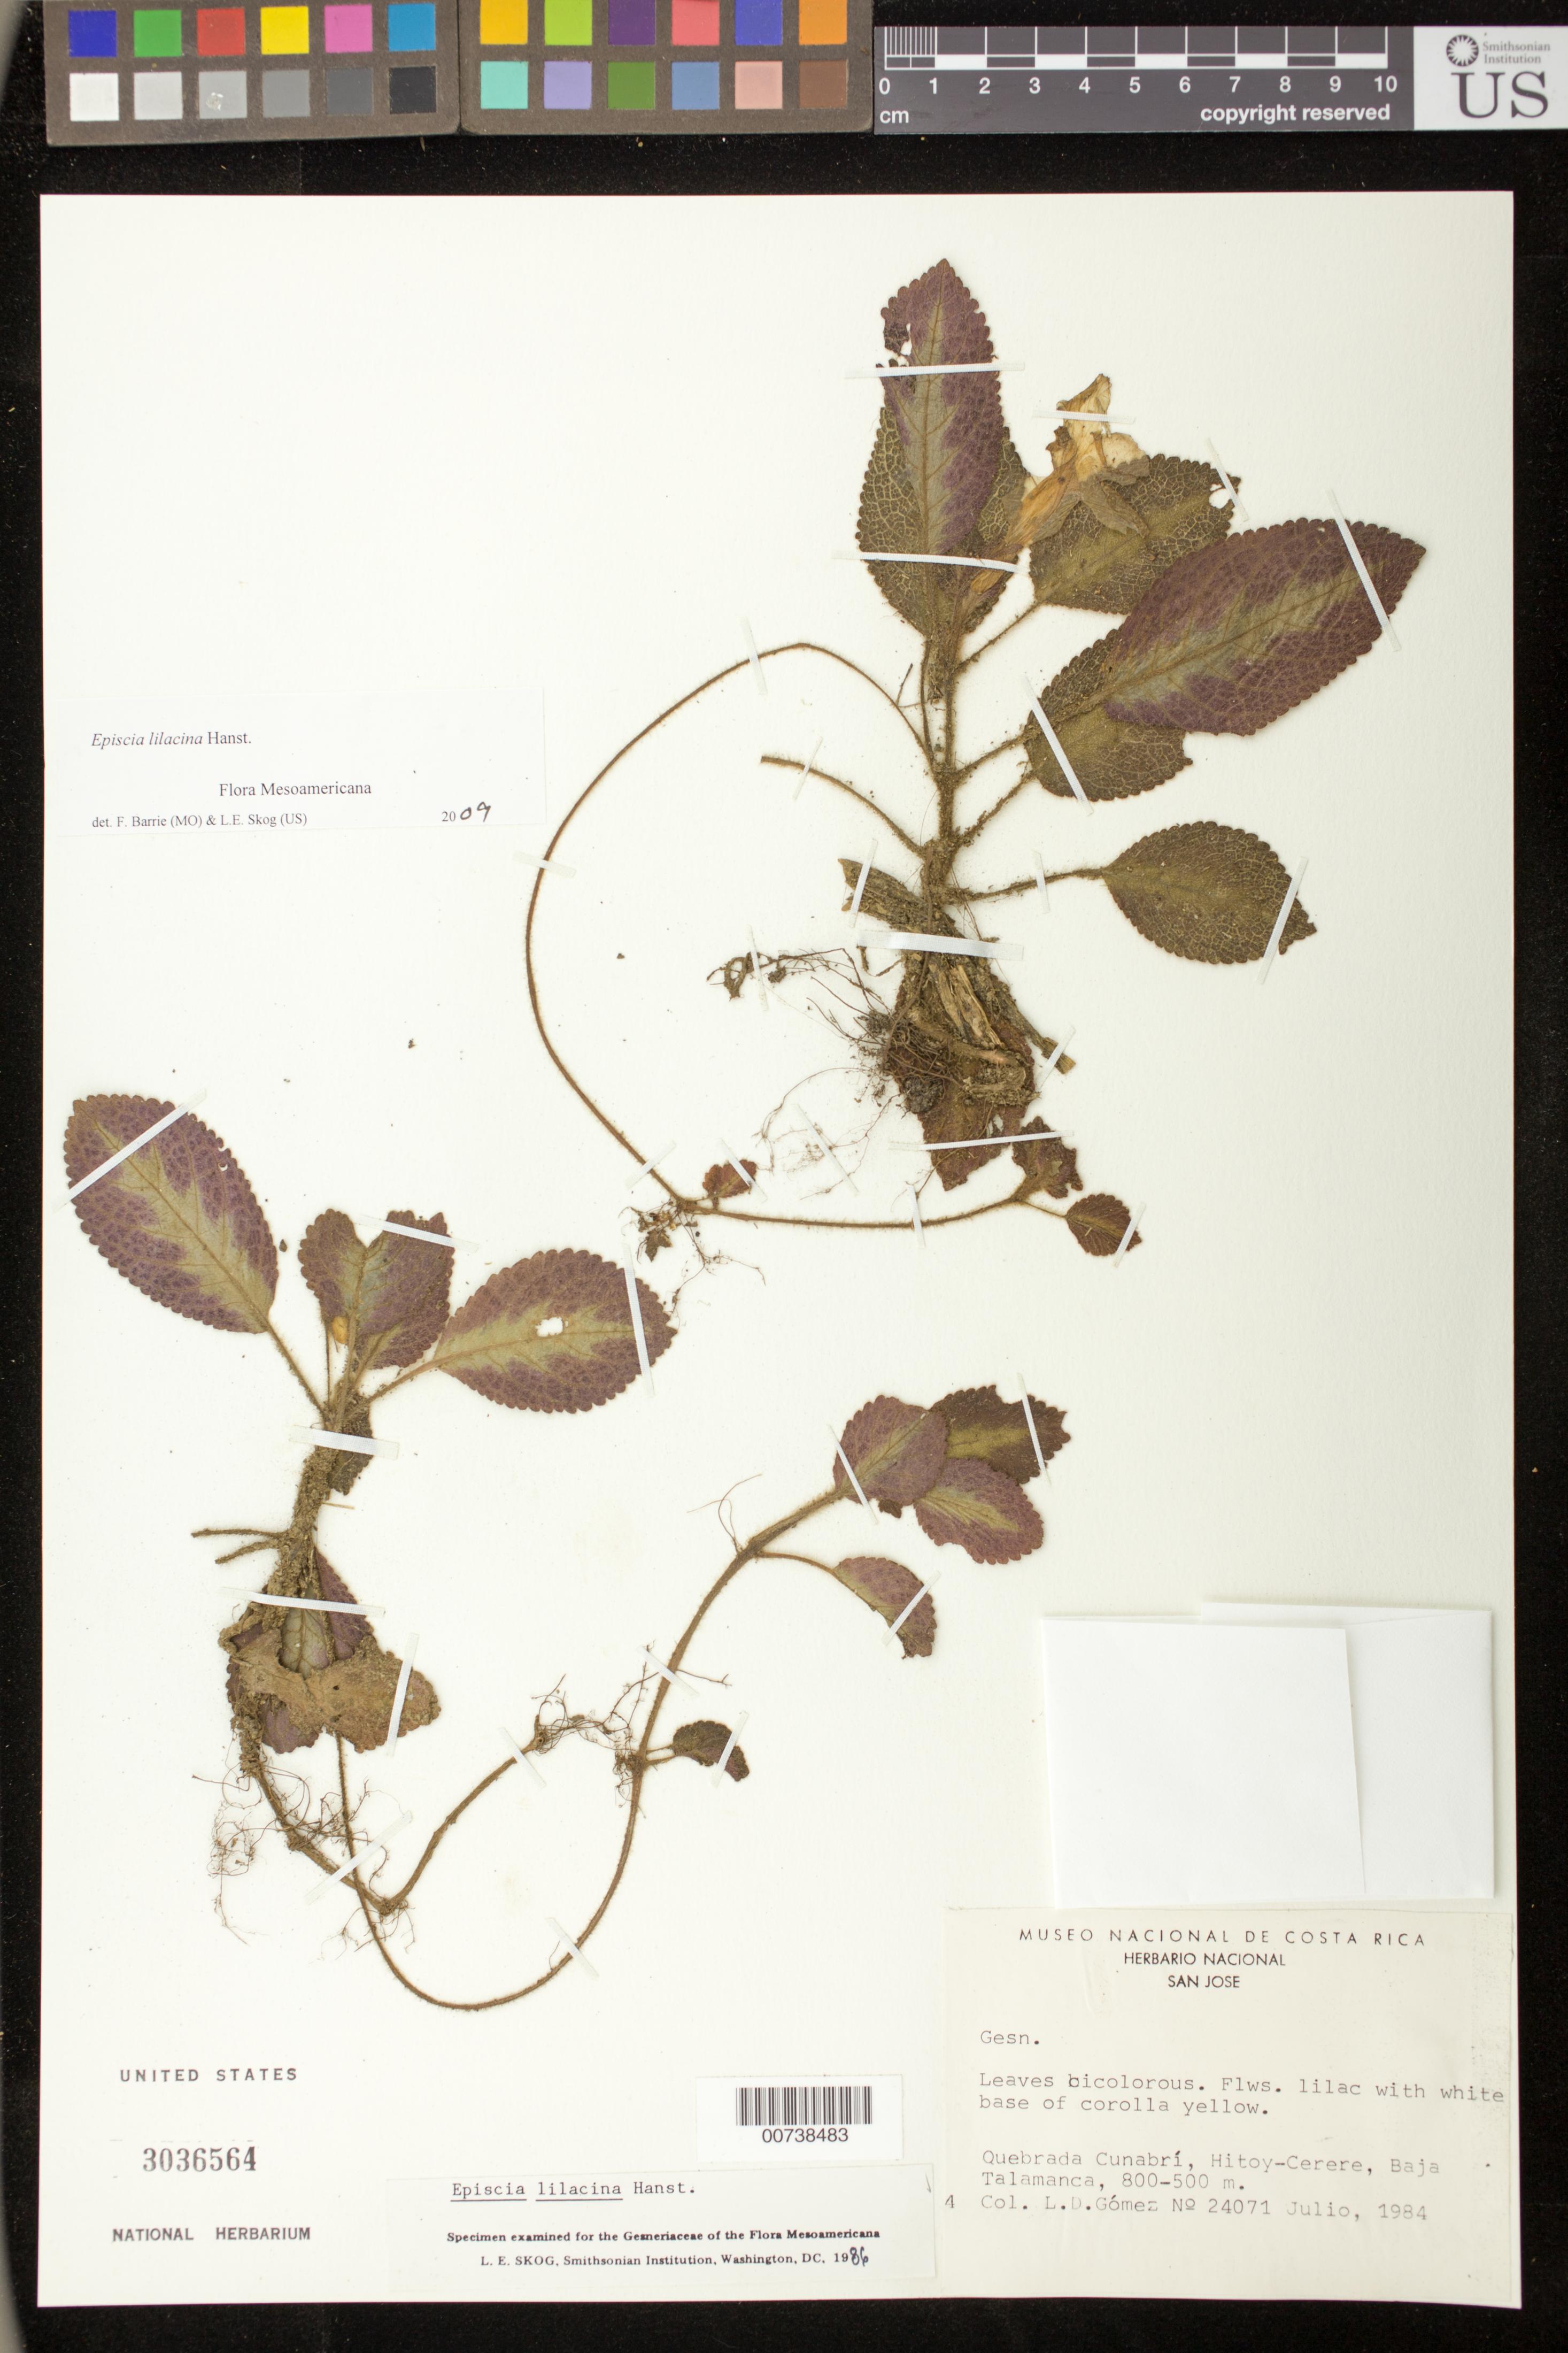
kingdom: Plantae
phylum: Tracheophyta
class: Magnoliopsida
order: Lamiales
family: Gesneriaceae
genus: Episcia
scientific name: Episcia lilacina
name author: Hanst.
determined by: Skog, Laurence E.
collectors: L. D. Gómez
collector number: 24071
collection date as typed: Jul 1984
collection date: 1984-07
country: Costa Rica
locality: Quebrada Cunabrí, Hitoy-Cerere, Baja Talamanca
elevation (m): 500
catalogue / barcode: US 3036564